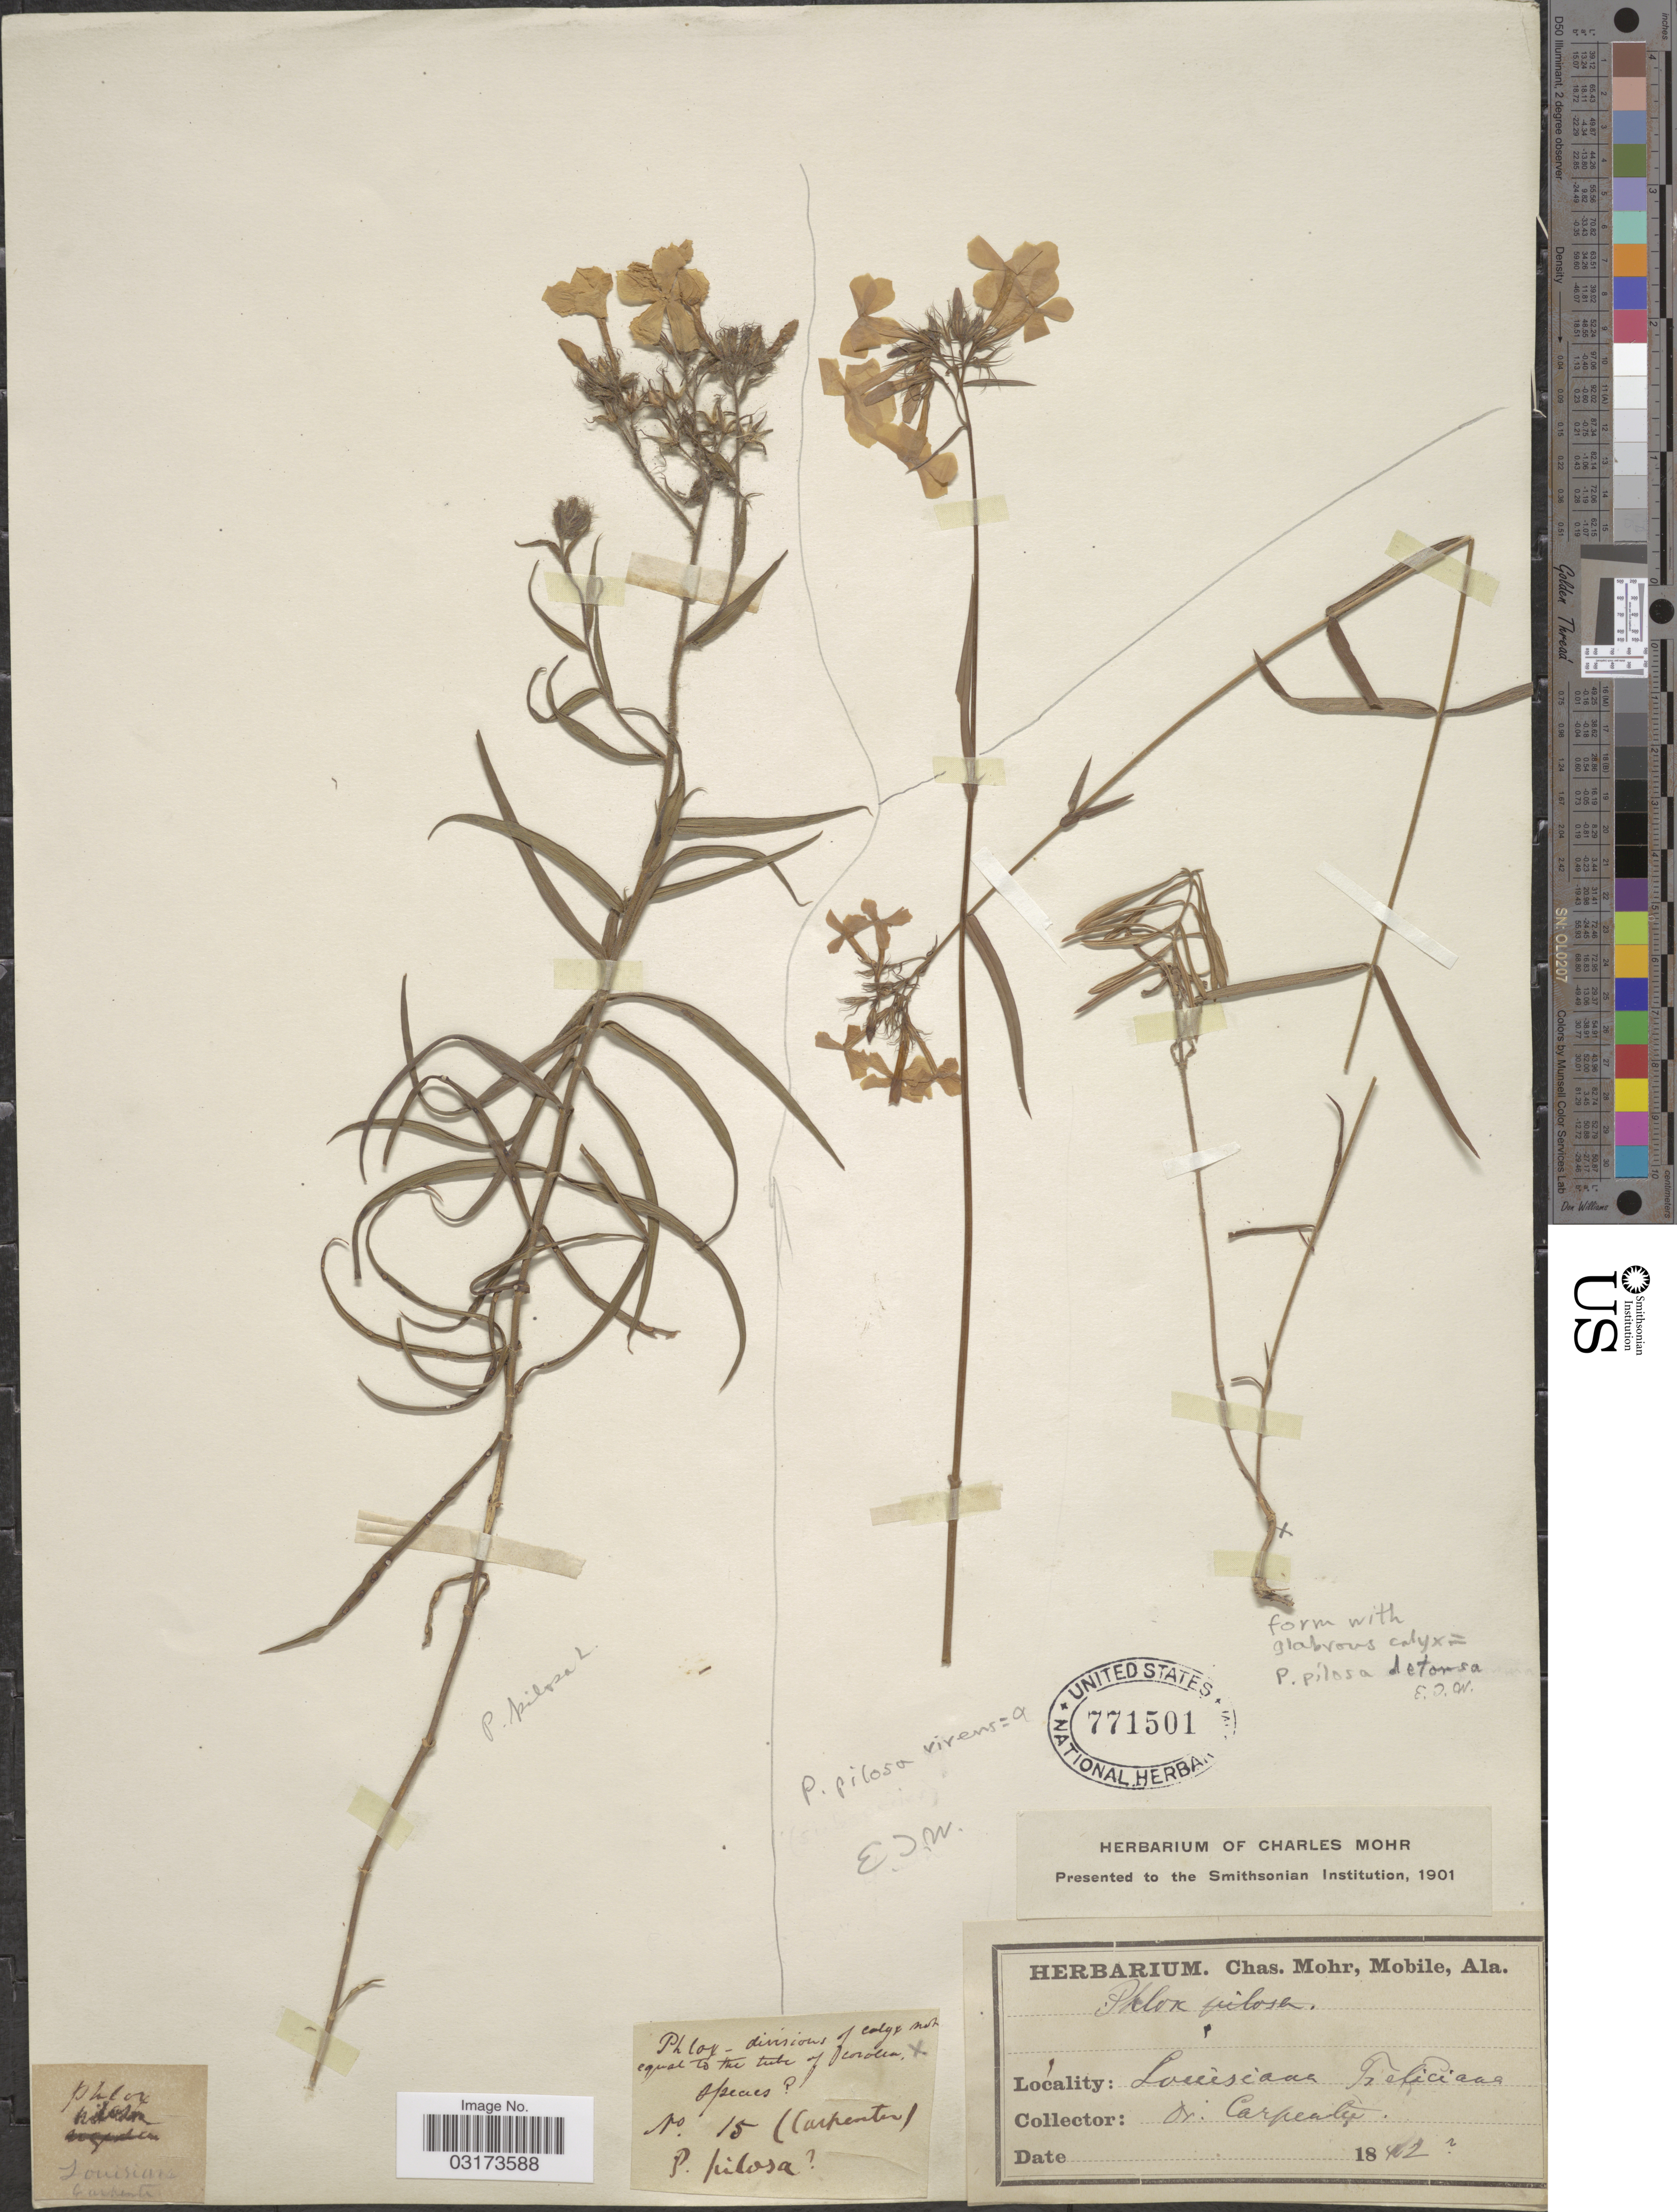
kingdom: Plantae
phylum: Tracheophyta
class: Magnoliopsida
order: Ericales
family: Polemoniaceae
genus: Phlox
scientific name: Phlox pilosa var. detonsa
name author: A. Gray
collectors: Carpenter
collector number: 15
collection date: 1842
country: United States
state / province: Louisiana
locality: Feliciana.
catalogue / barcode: US 771501